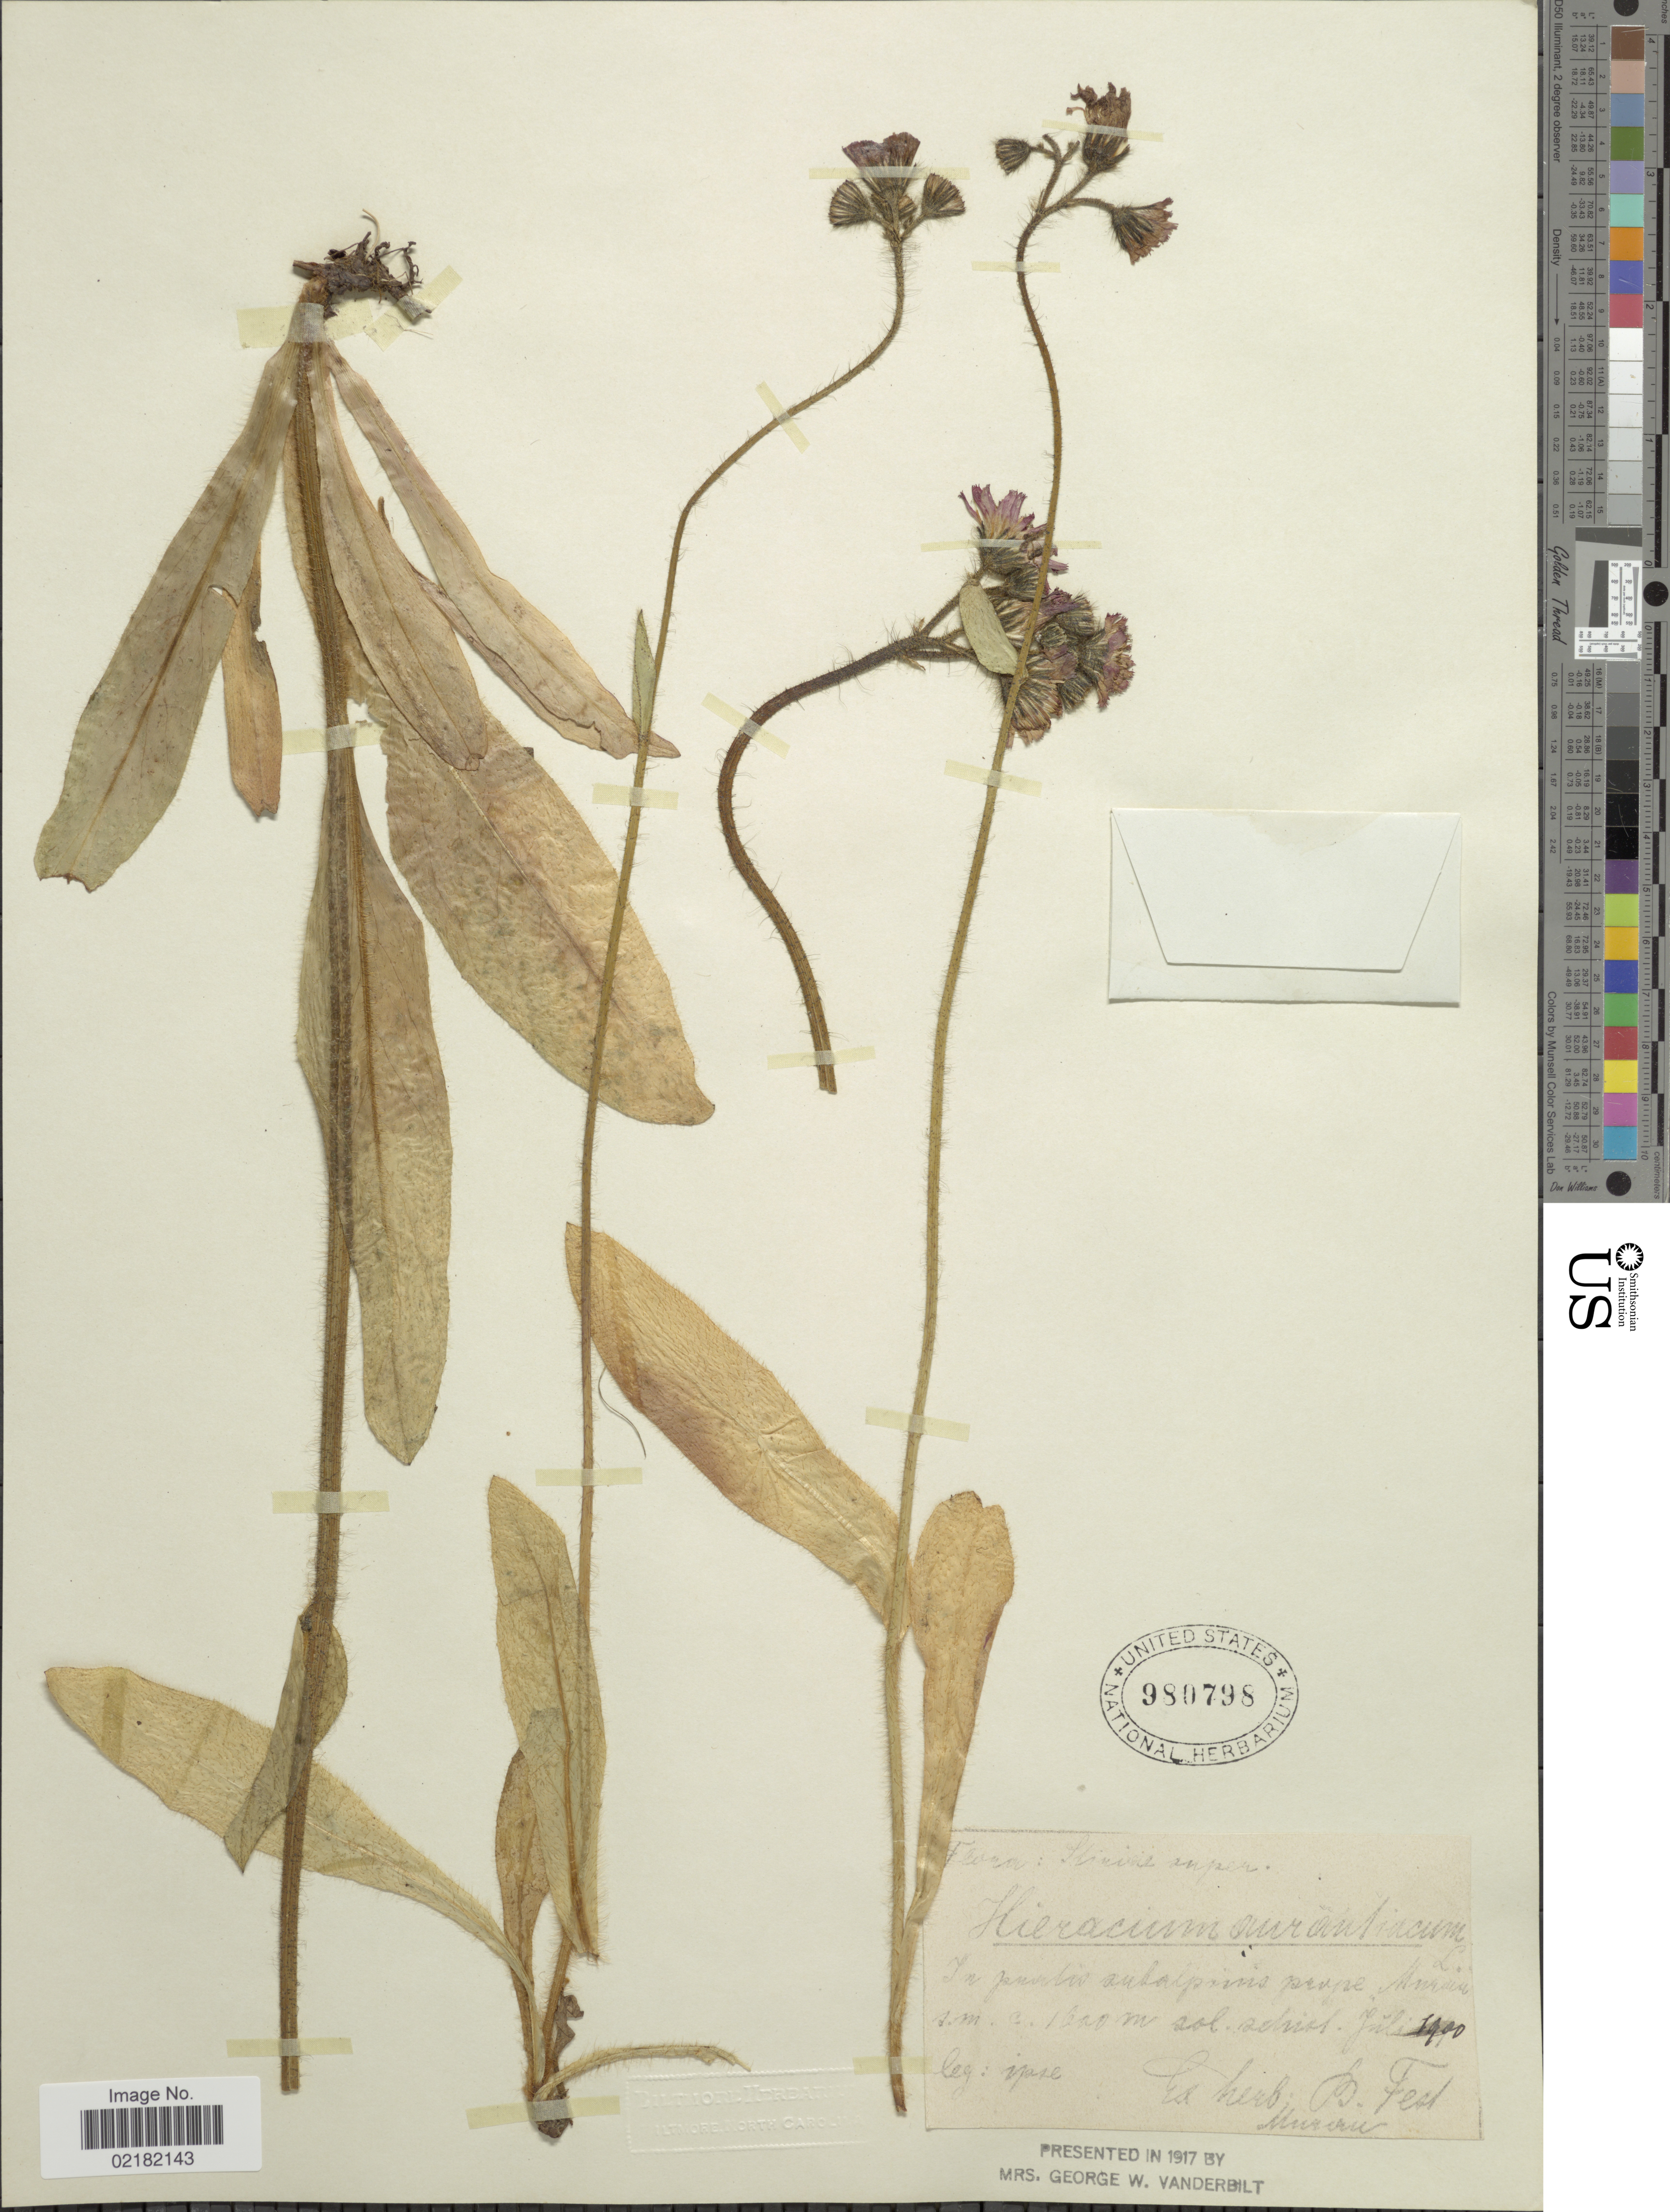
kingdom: Plantae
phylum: Tracheophyta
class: Magnoliopsida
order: Asterales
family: Asteraceae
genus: Pilosella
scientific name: Pilosella aurantiaca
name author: (L.) F.W. Schultz & Sch. Bip.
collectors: B. Fest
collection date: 1900-07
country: Austria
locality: Styriae super., in pratio subalpinis prope Muran. [interpreted]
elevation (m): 1600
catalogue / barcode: US 980798